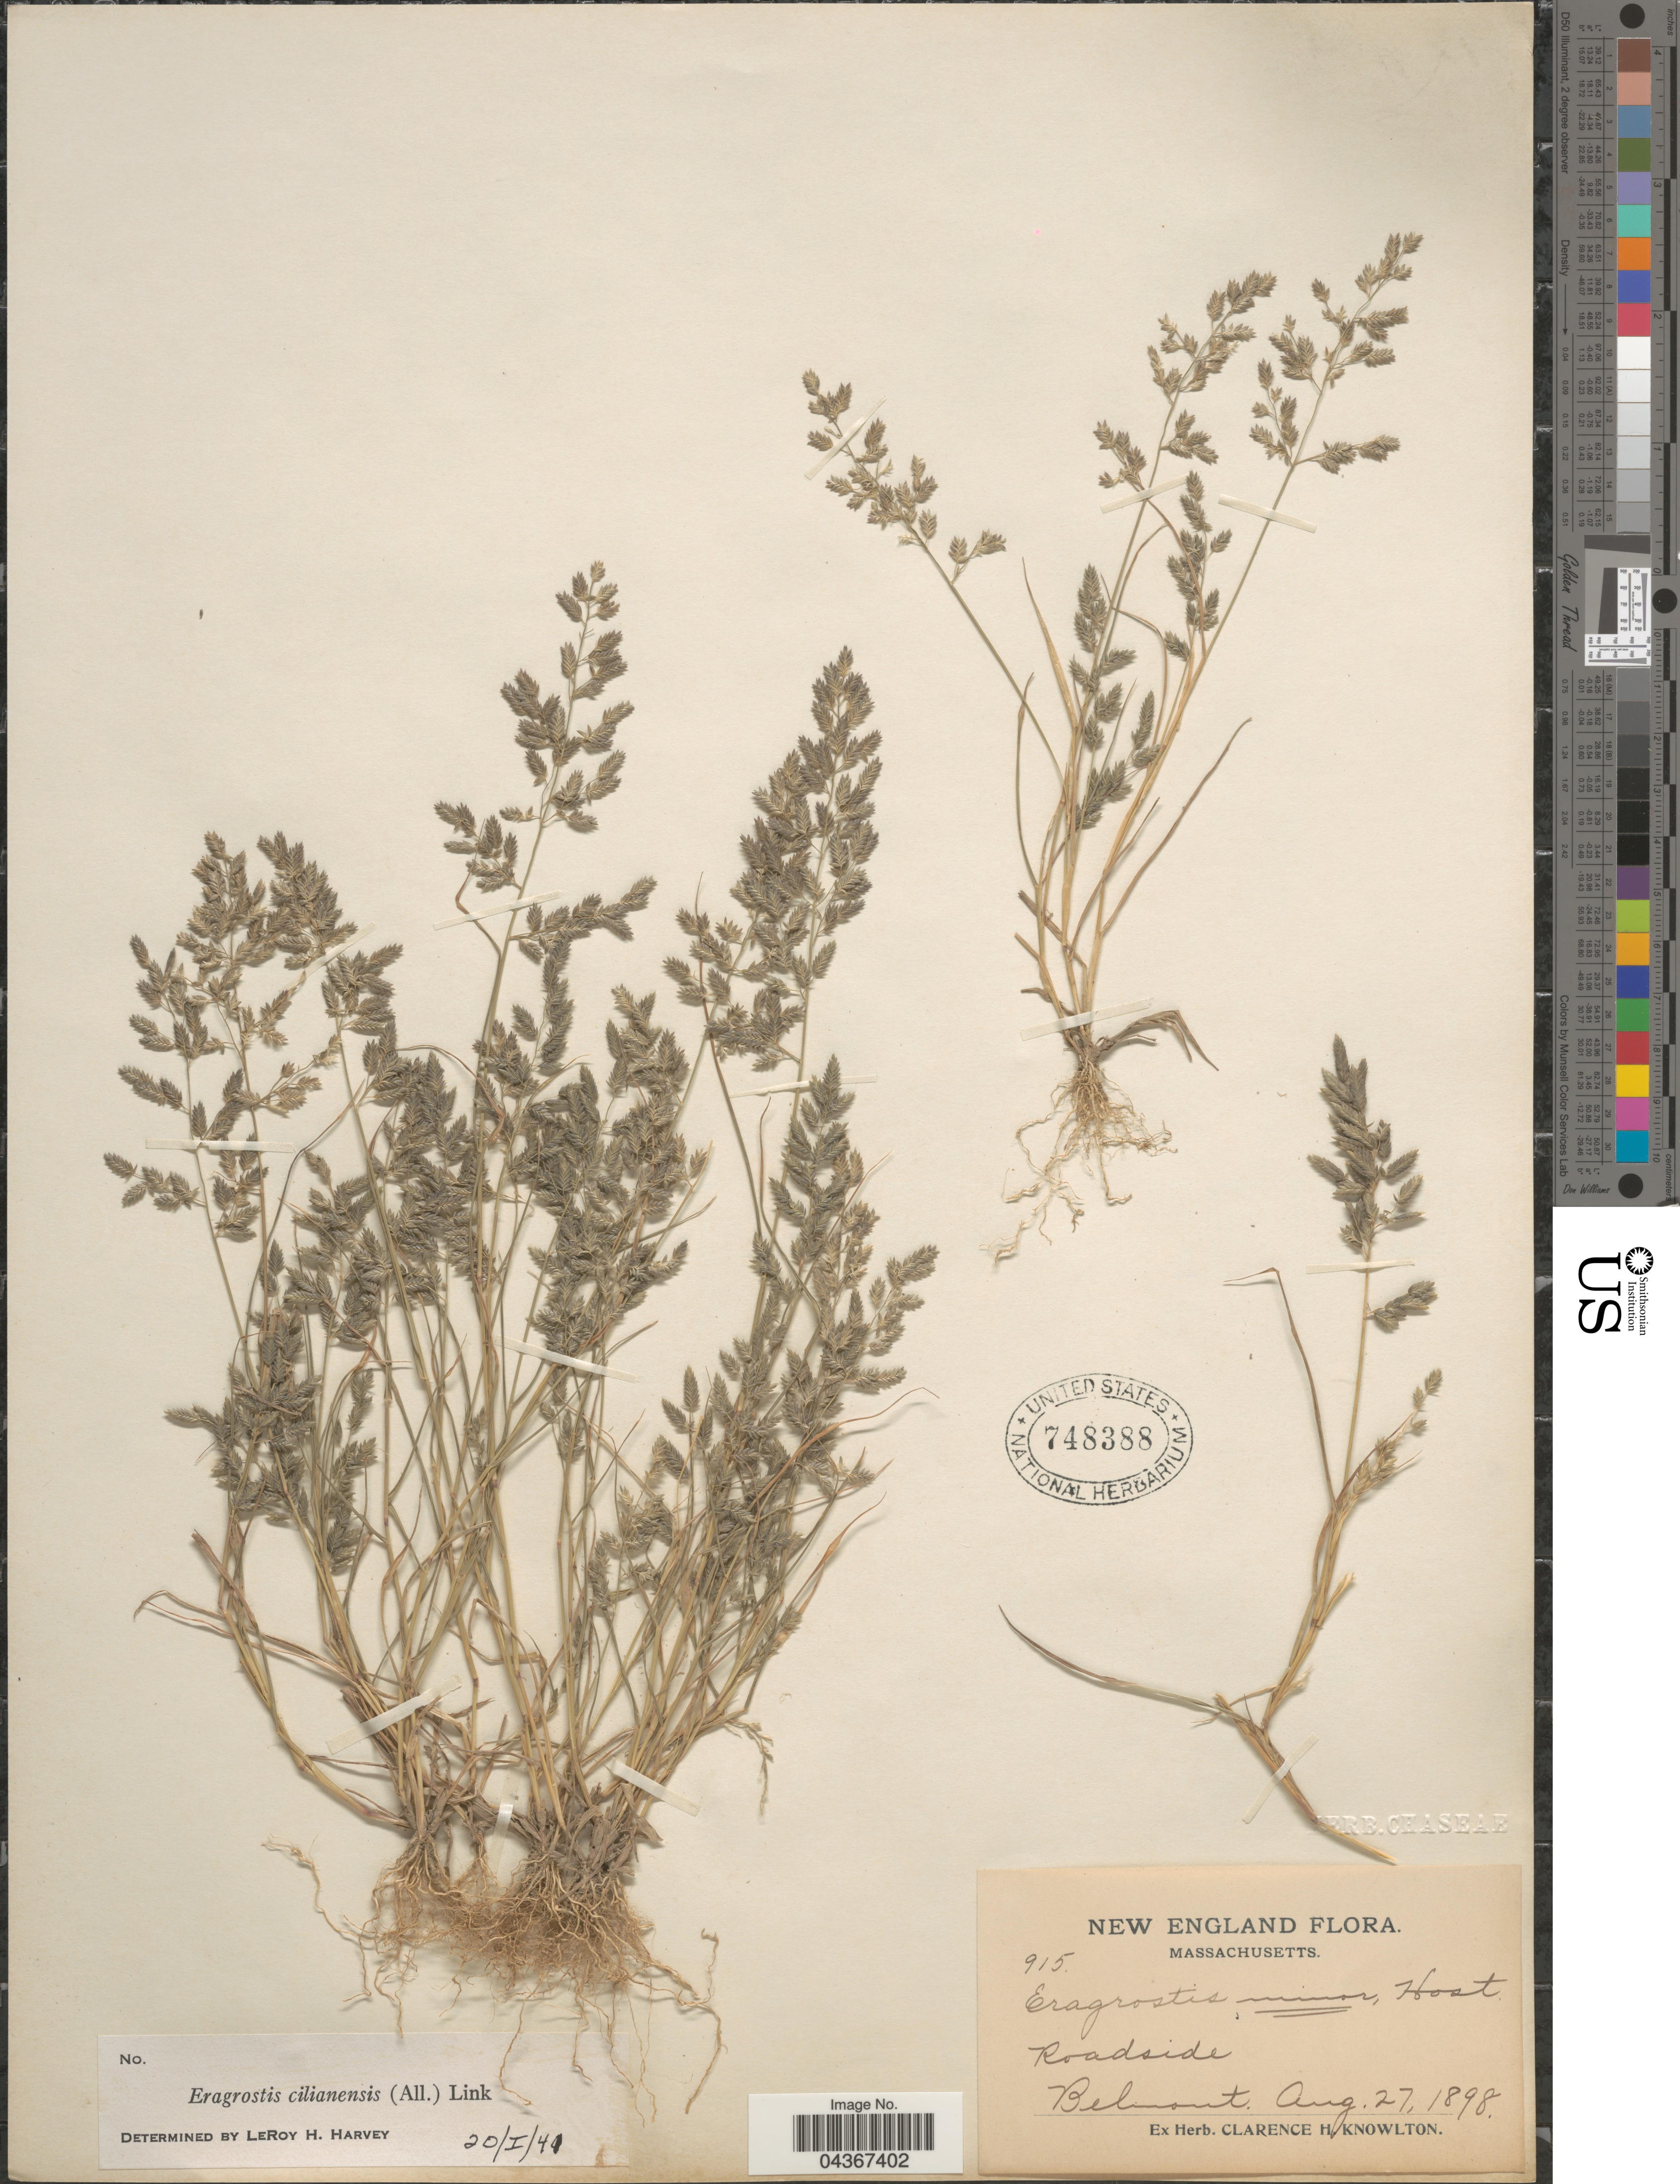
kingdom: Plantae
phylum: Tracheophyta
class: Liliopsida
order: Poales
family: Poaceae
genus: Eragrostis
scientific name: Eragrostis cilianensis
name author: (Bellardi) Vignolo ex Janch.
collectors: Ex Herb. Clarence H. Knowlton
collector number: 915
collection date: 1898-08-27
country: United States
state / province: Massachusetts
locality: New England. Belmont.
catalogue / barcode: US 748388